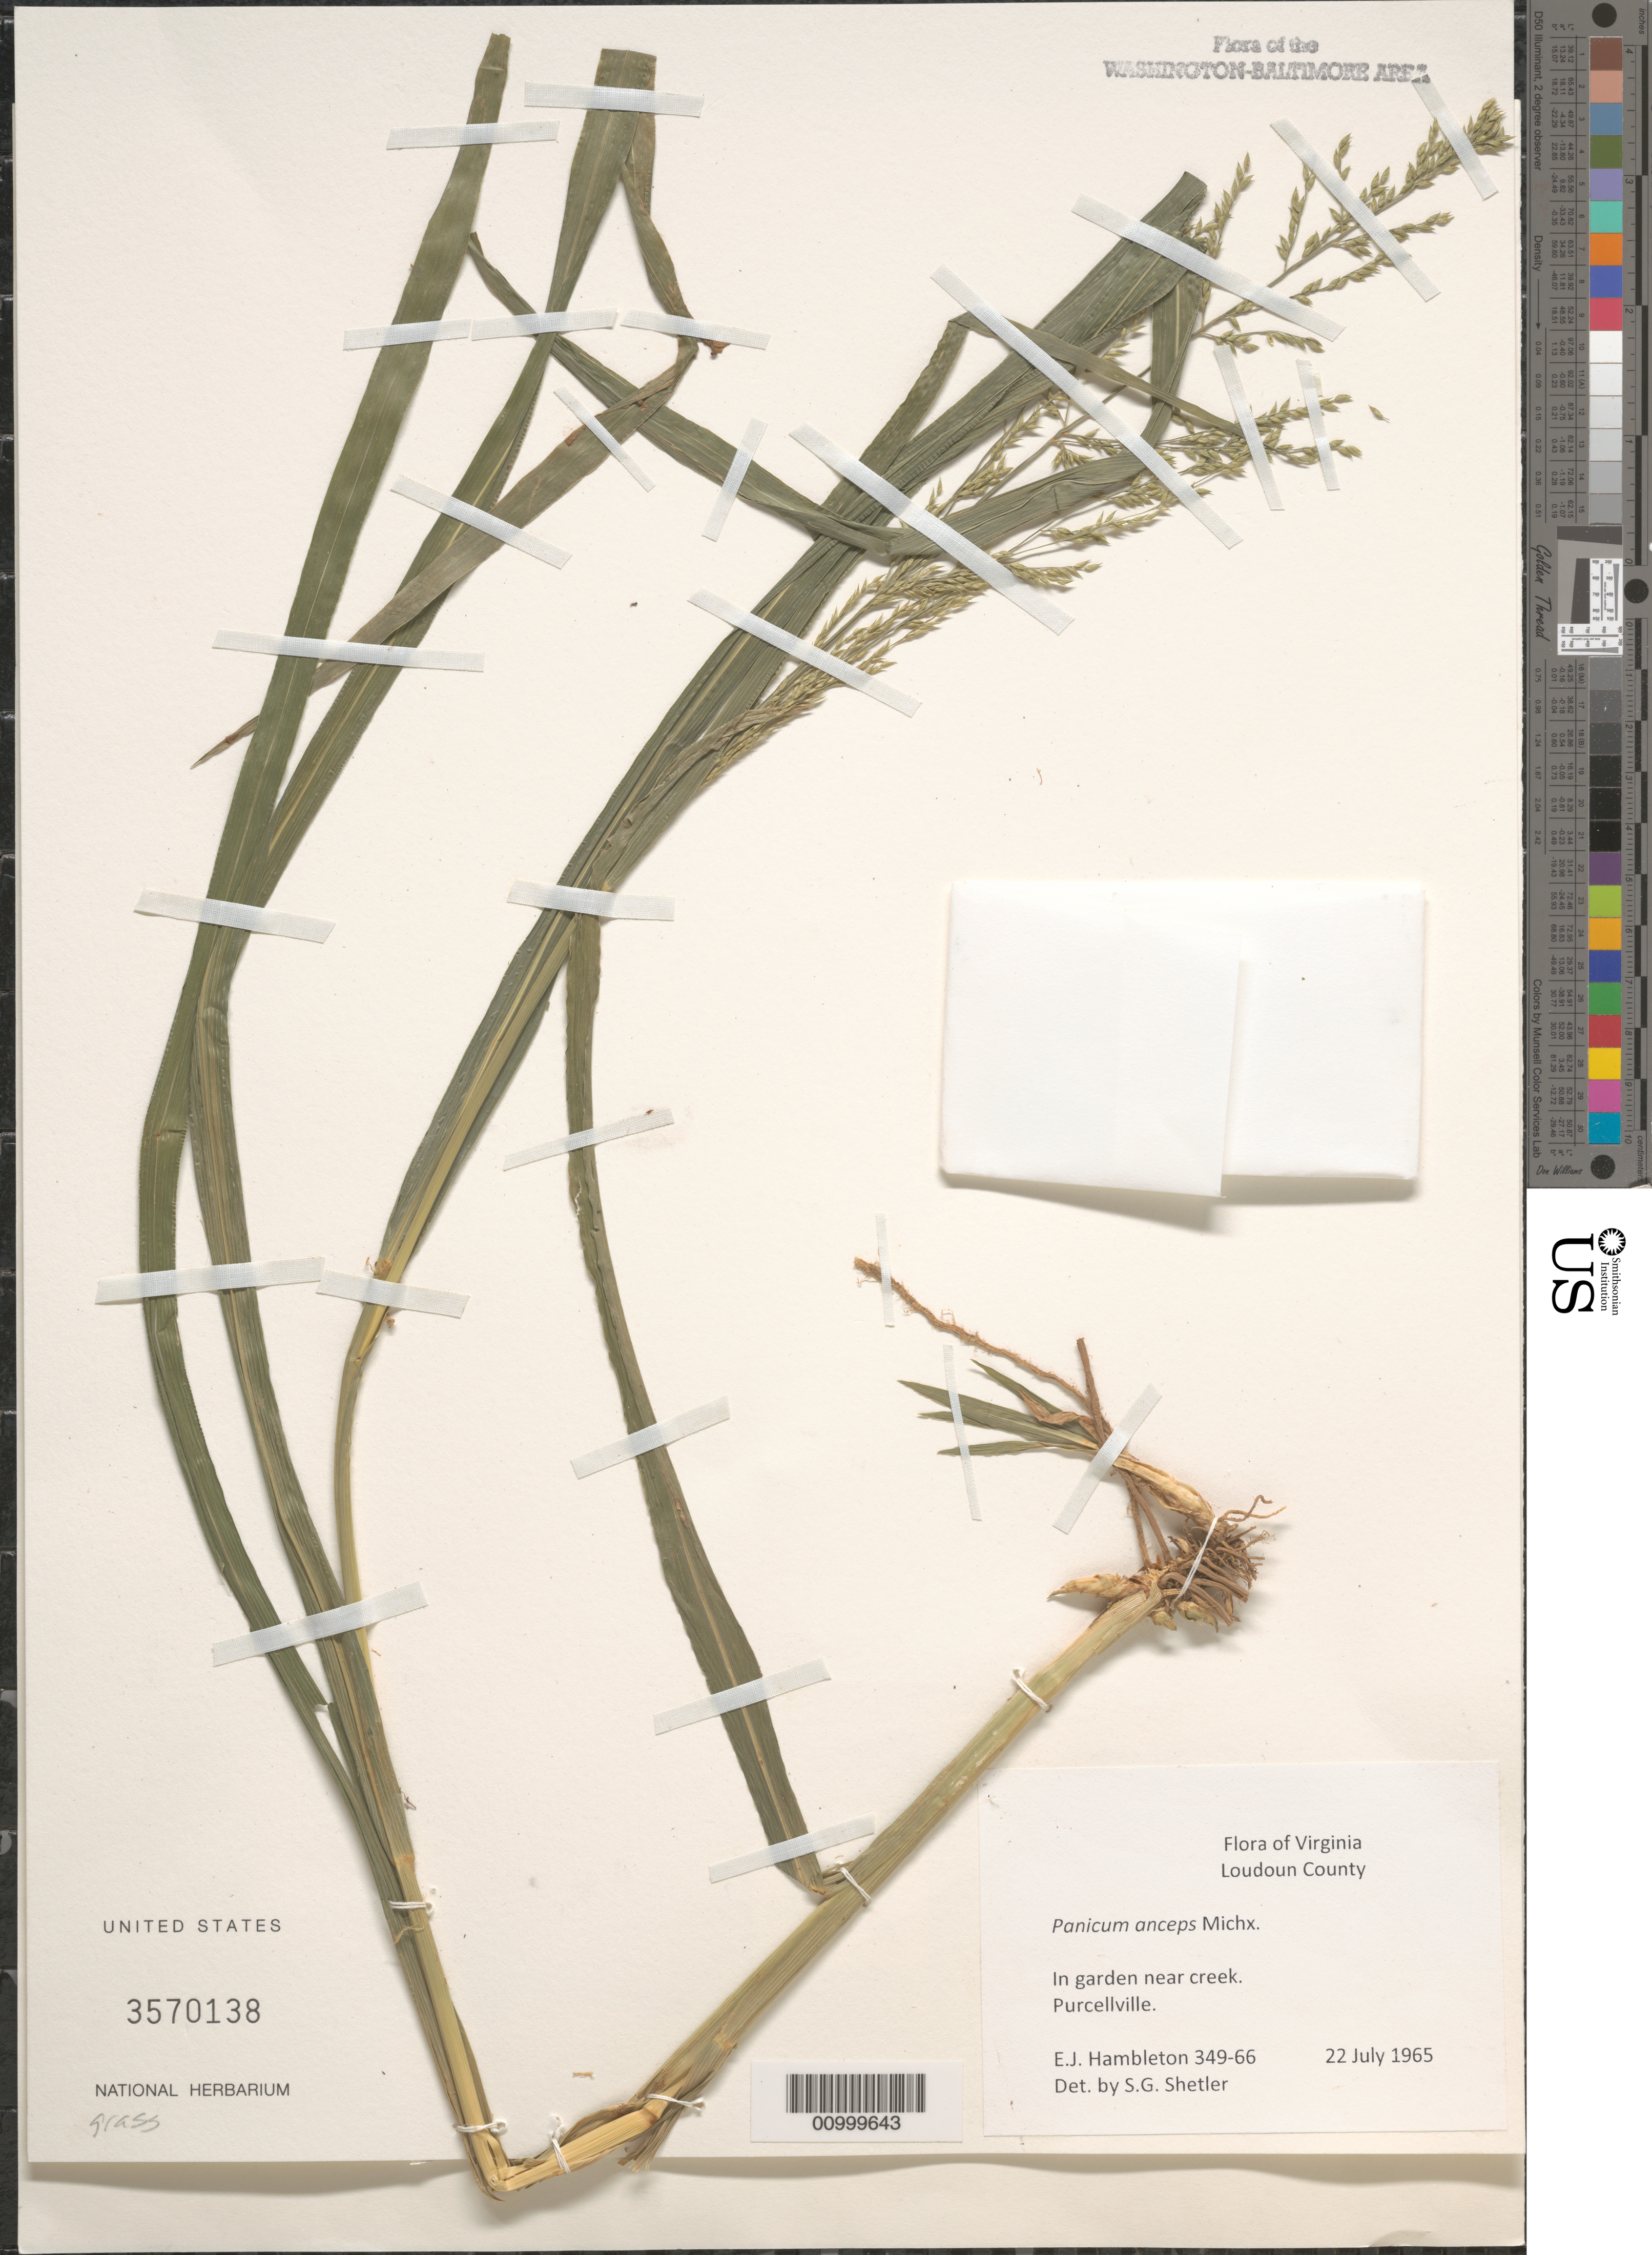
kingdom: Plantae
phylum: Tracheophyta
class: Liliopsida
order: Poales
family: Poaceae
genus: Coleataenia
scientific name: Coleataenia anceps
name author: (Michx.) Soreng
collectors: E. Hambleton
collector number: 349-66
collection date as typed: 22 July 1965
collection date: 1965-07-22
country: United States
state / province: Virginia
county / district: Loudoun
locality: Purcellville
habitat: In garden near creek.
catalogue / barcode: US 3570138